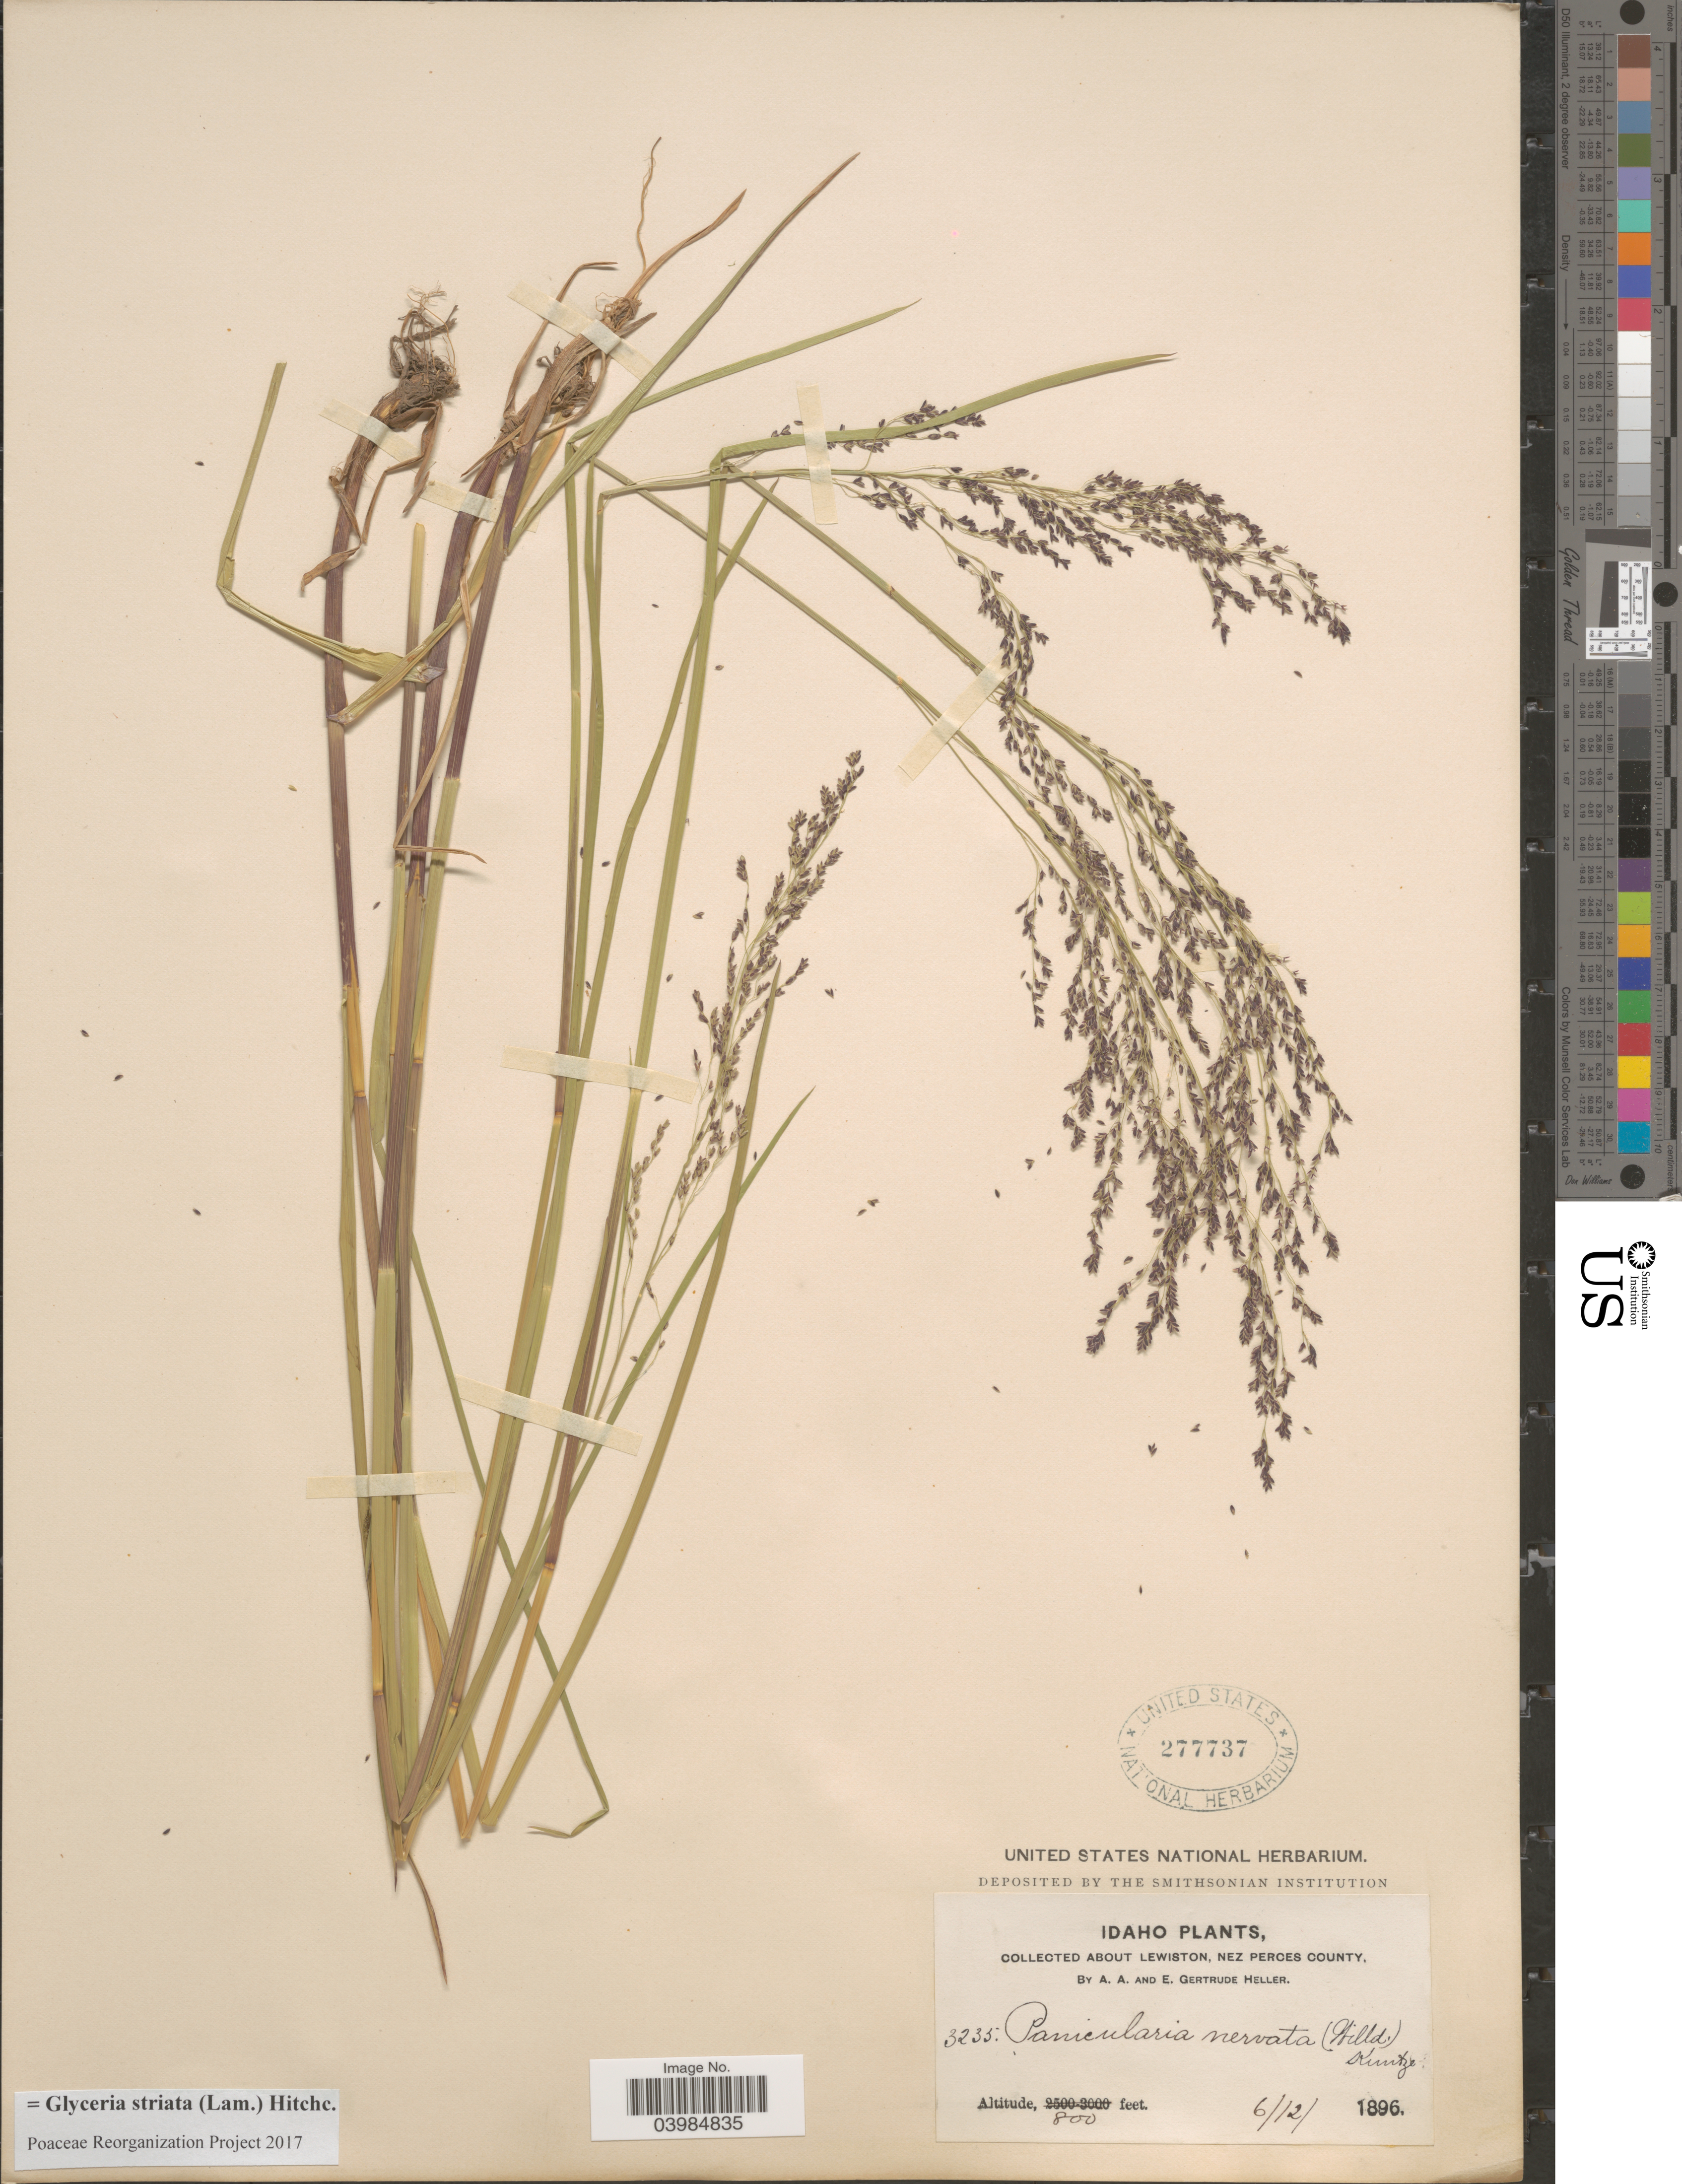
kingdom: Plantae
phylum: Tracheophyta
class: Liliopsida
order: Poales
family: Poaceae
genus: Glyceria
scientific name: Glyceria striata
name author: (Lam.) Hitchc.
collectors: A. A. Heller & E. G. Heller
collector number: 3235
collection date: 1896-06-12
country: United States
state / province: Idaho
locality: About Lewiston, Nez Perces County.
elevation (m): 244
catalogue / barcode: US 277737